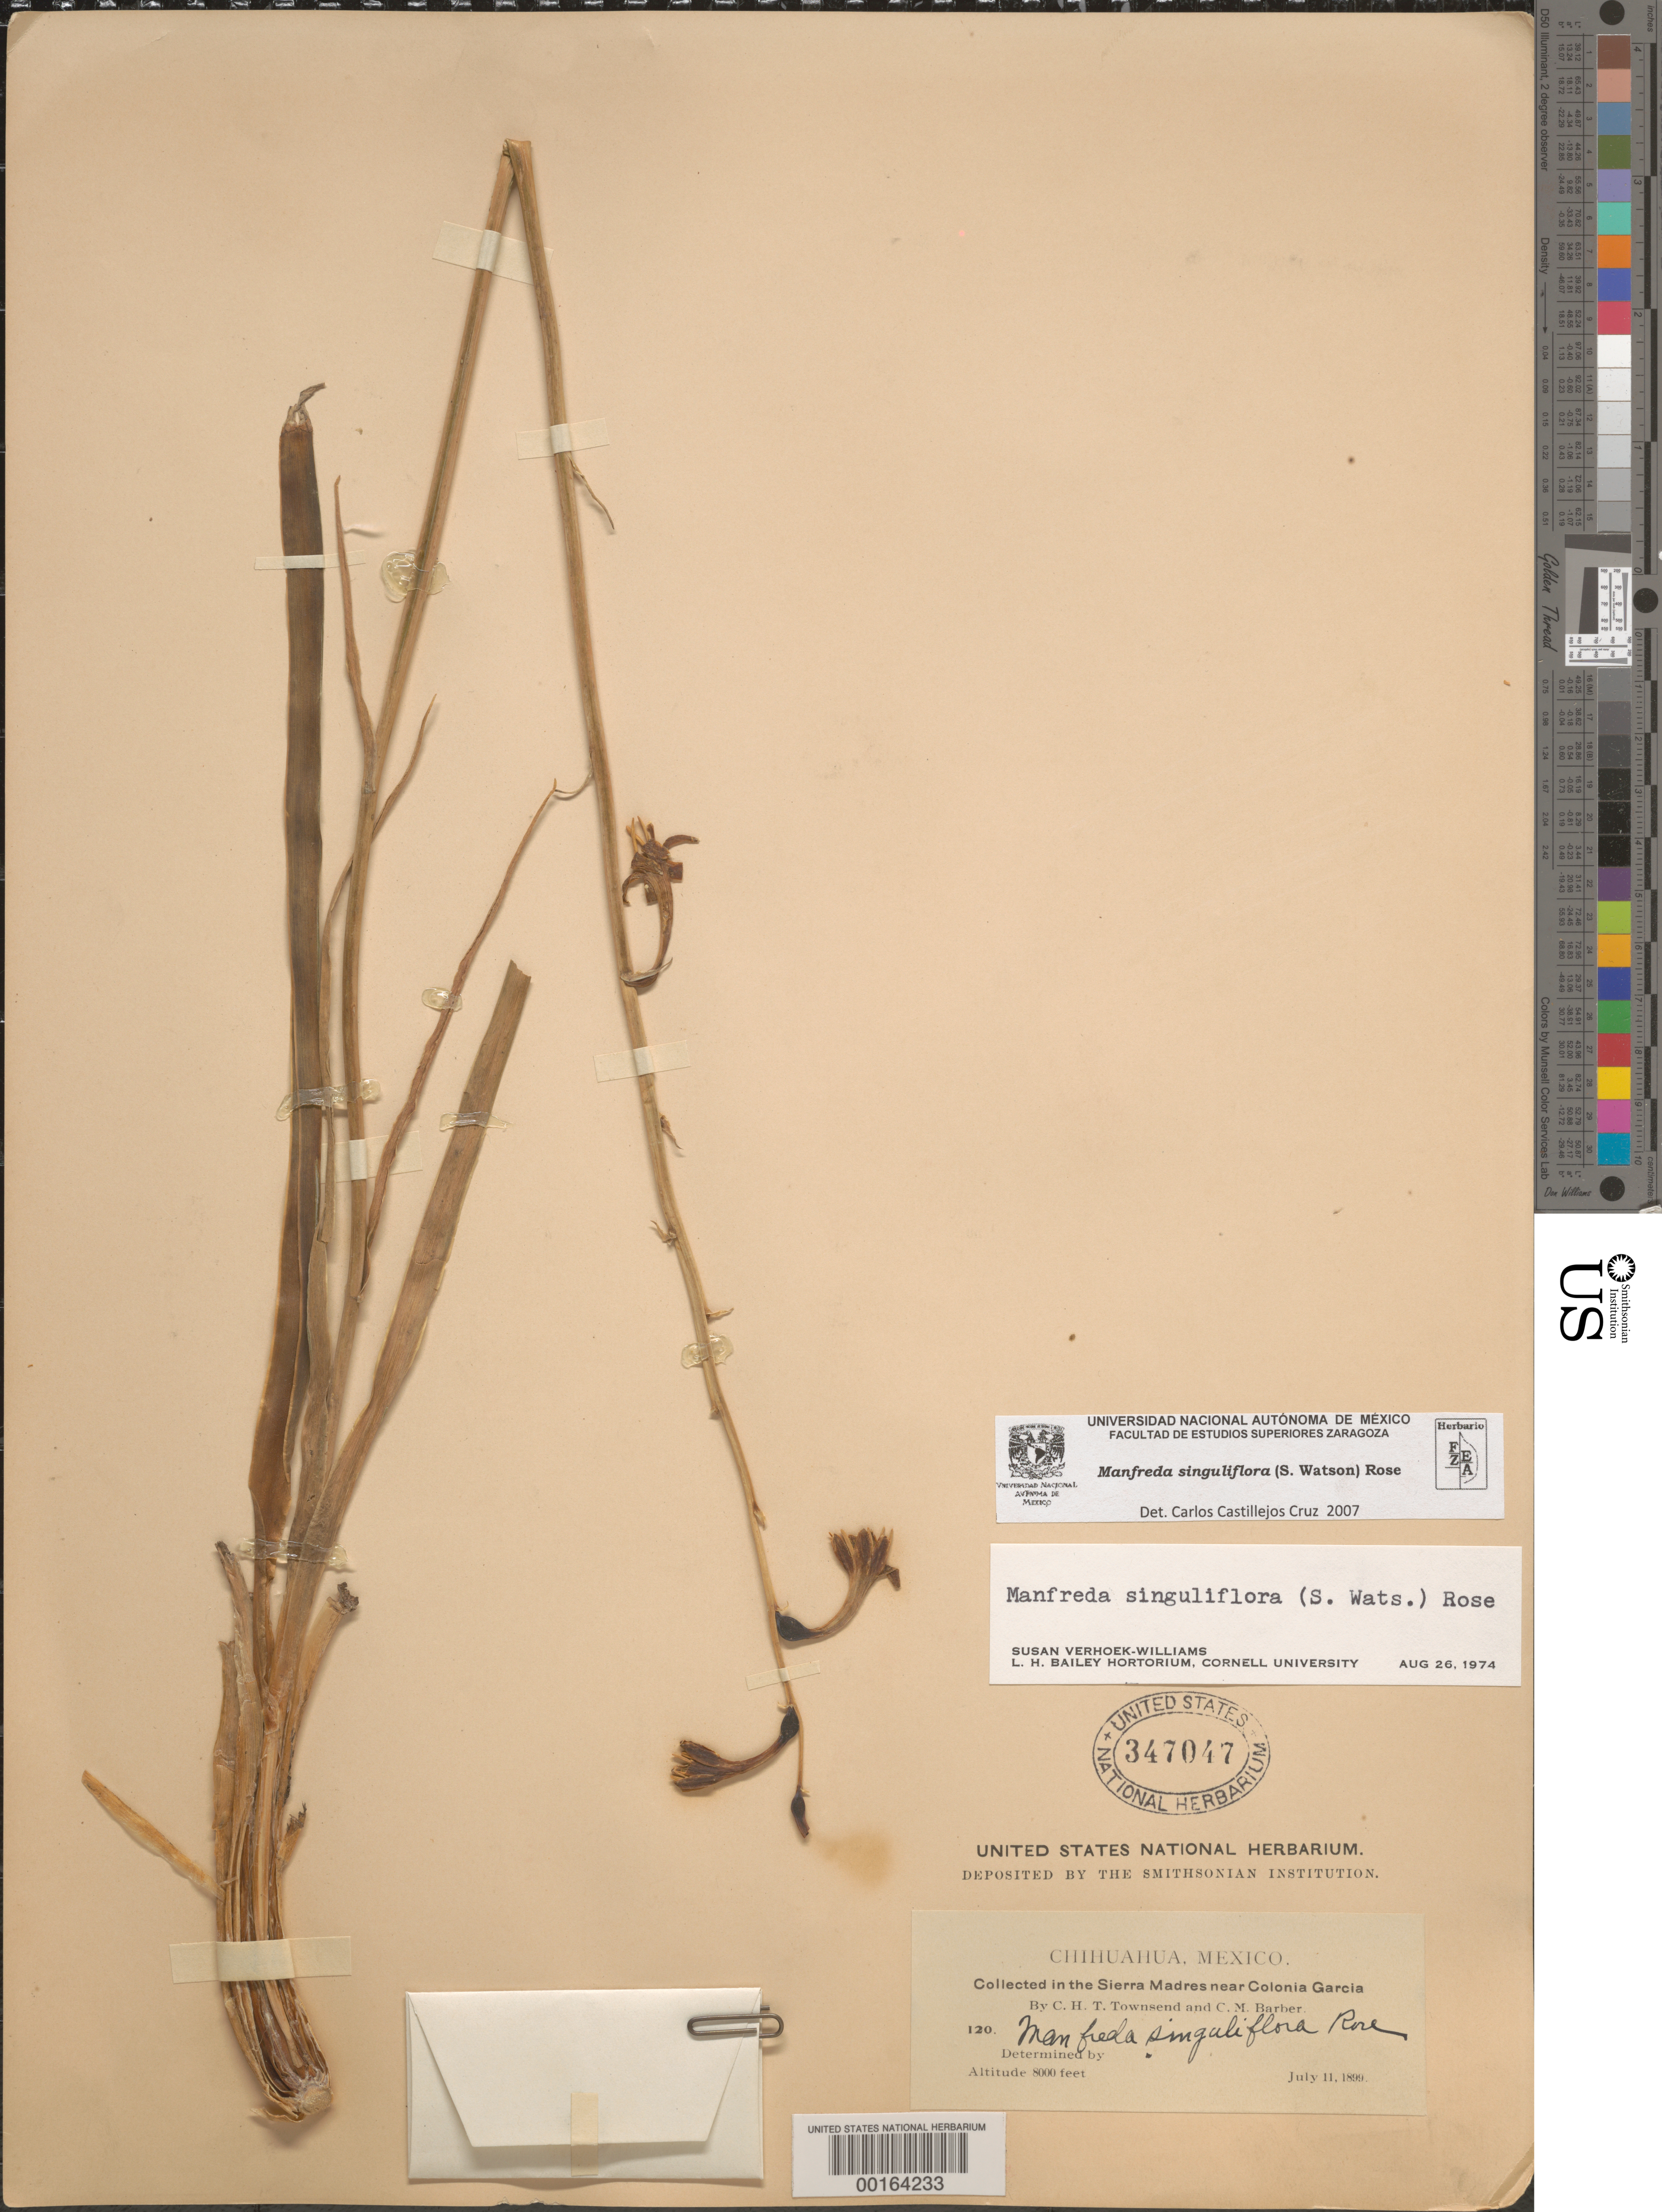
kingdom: Plantae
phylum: Tracheophyta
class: Liliopsida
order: Asparagales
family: Asparagaceae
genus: Manfreda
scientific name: Manfreda rubescens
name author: Rose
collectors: C. H. T. Townsend & C. Barber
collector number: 120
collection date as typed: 11 Jul 1899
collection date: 1899-07-11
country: Mexico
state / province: Chihuahua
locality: In the Sierra Madres near Colonia Garcia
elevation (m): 2438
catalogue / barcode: US 347047